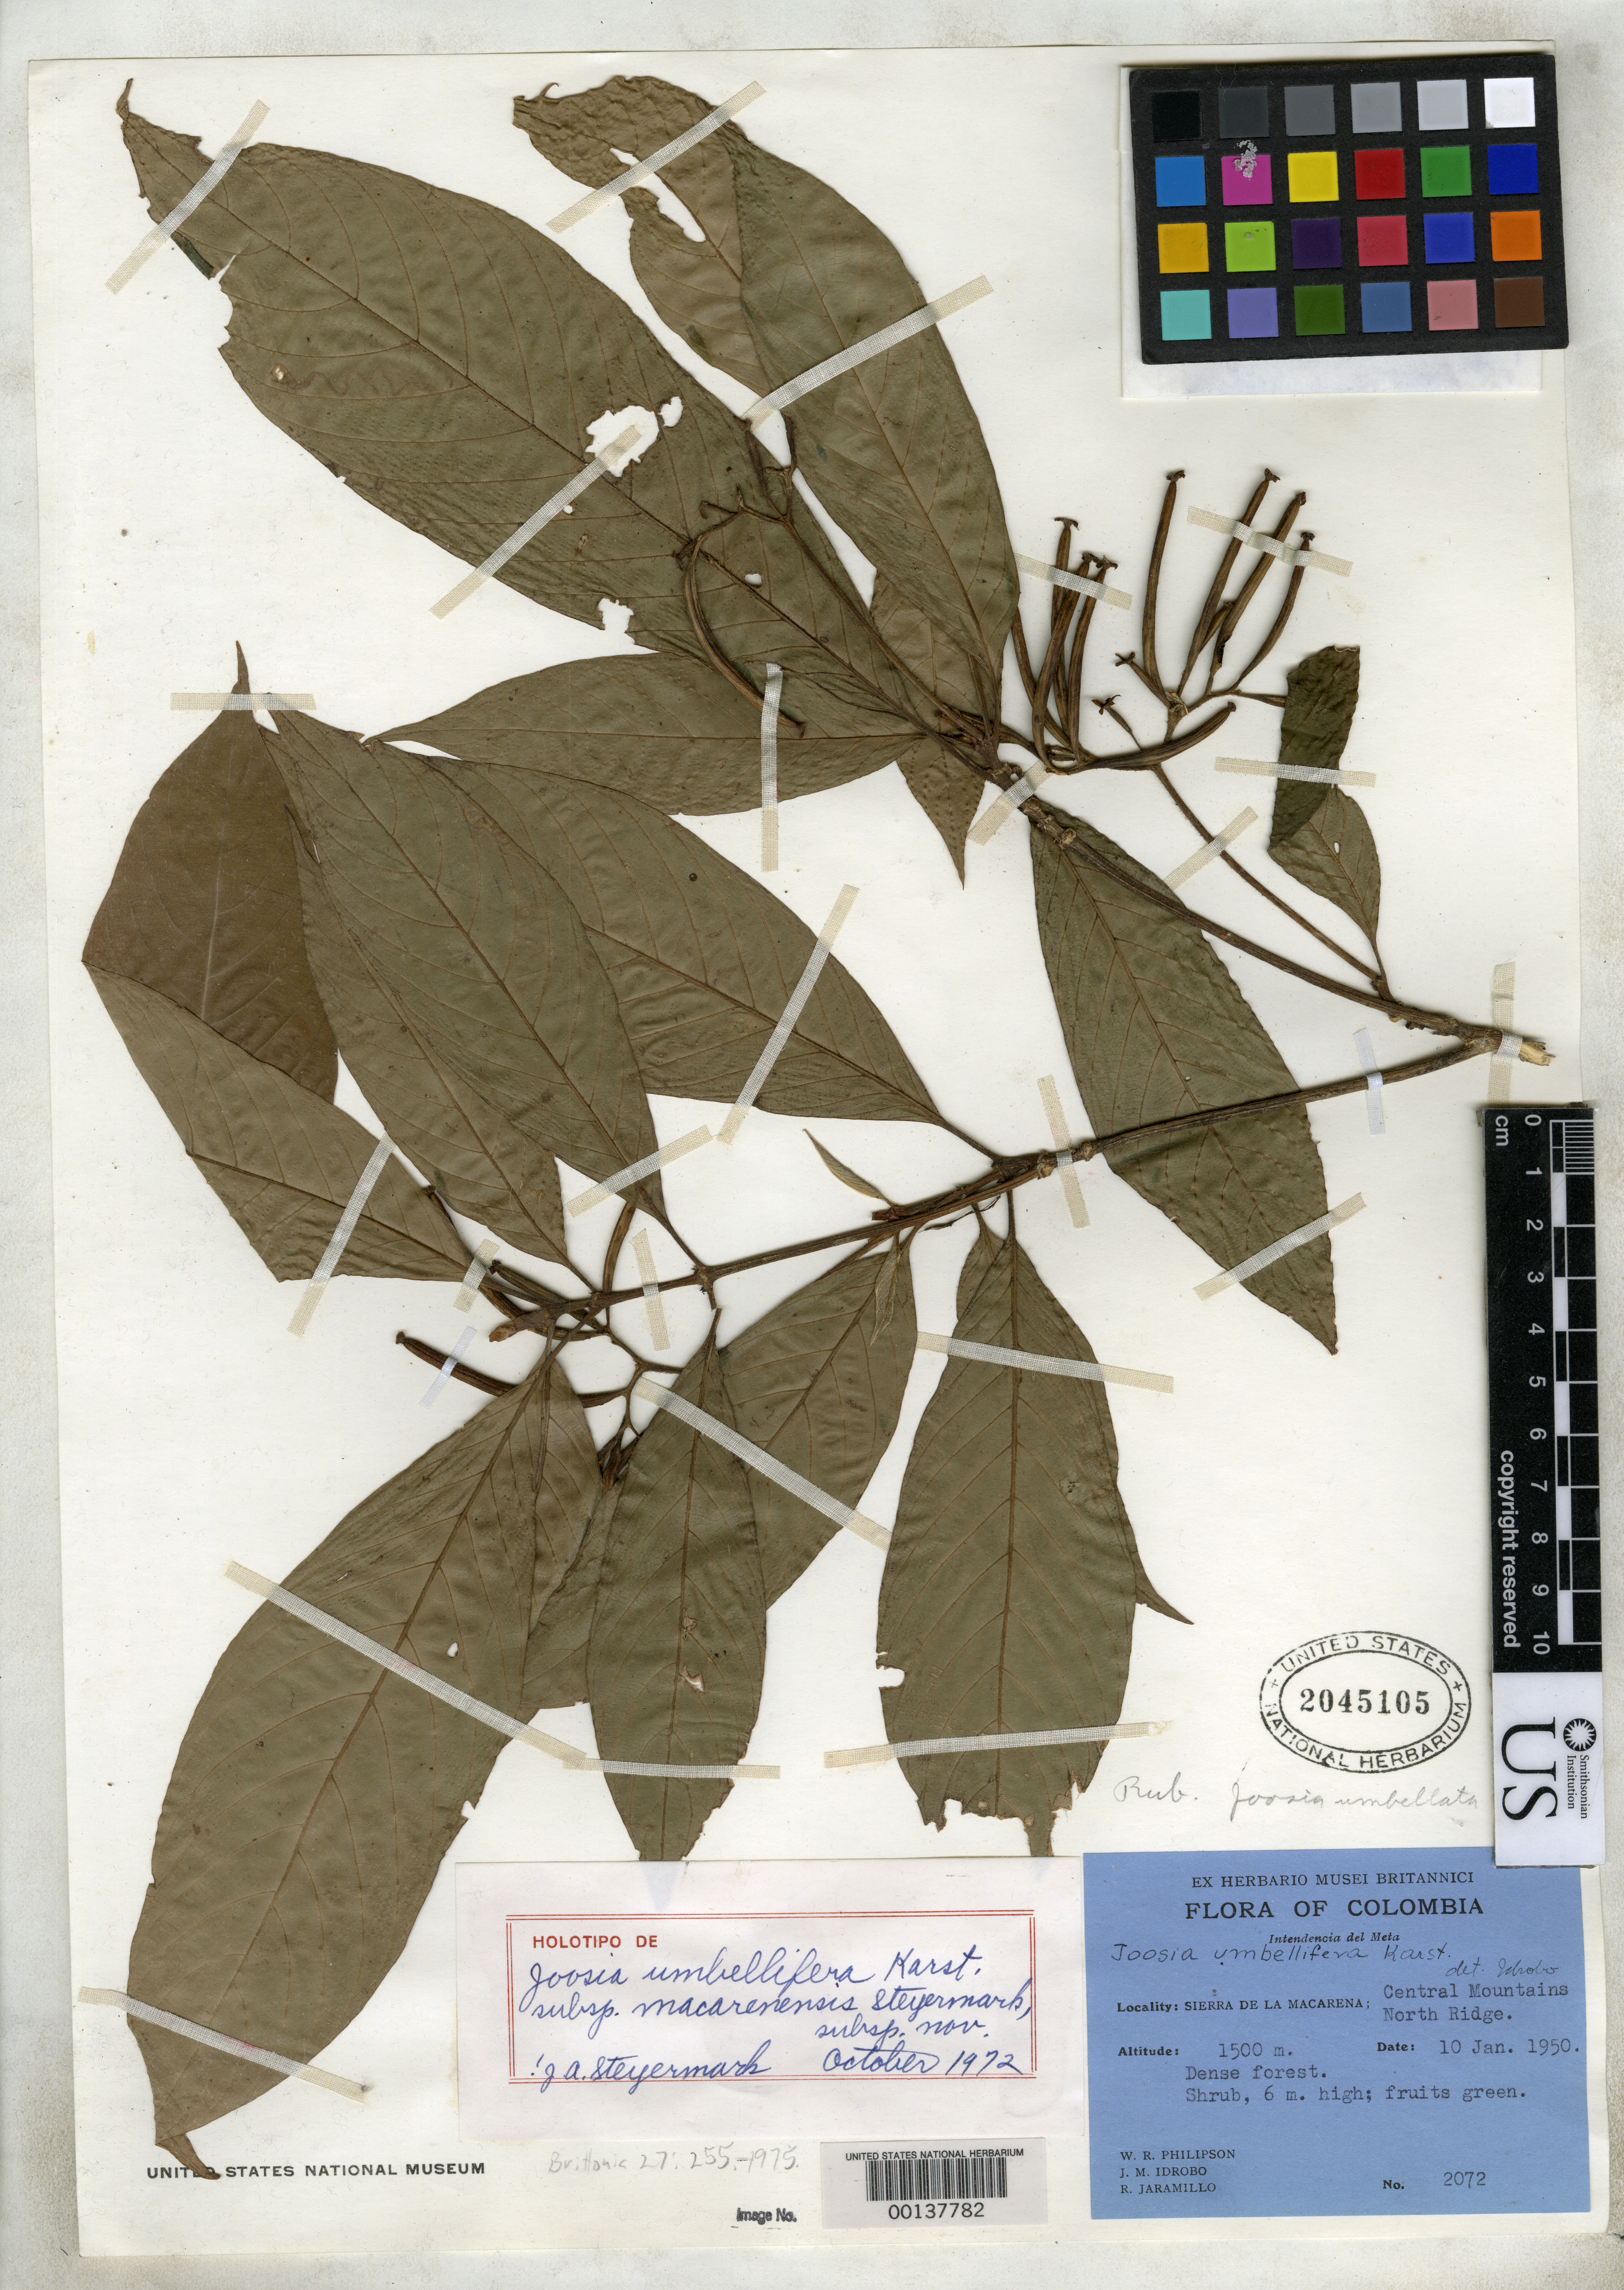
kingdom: Plantae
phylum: Tracheophyta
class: Magnoliopsida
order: Gentianales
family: Rubiaceae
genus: Joosia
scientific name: Joosia umbellifera subsp. macarenensis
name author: Steyerm.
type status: Holotype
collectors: W. R. Philipson, J. M. Idrobo & J. L. Jaramillo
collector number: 2072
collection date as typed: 10 Jan 1950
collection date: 1950-01-10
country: Colombia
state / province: Meta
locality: Serrania de La Macarena, N ridge of Central Mountains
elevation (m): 1500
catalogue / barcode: US 2045105